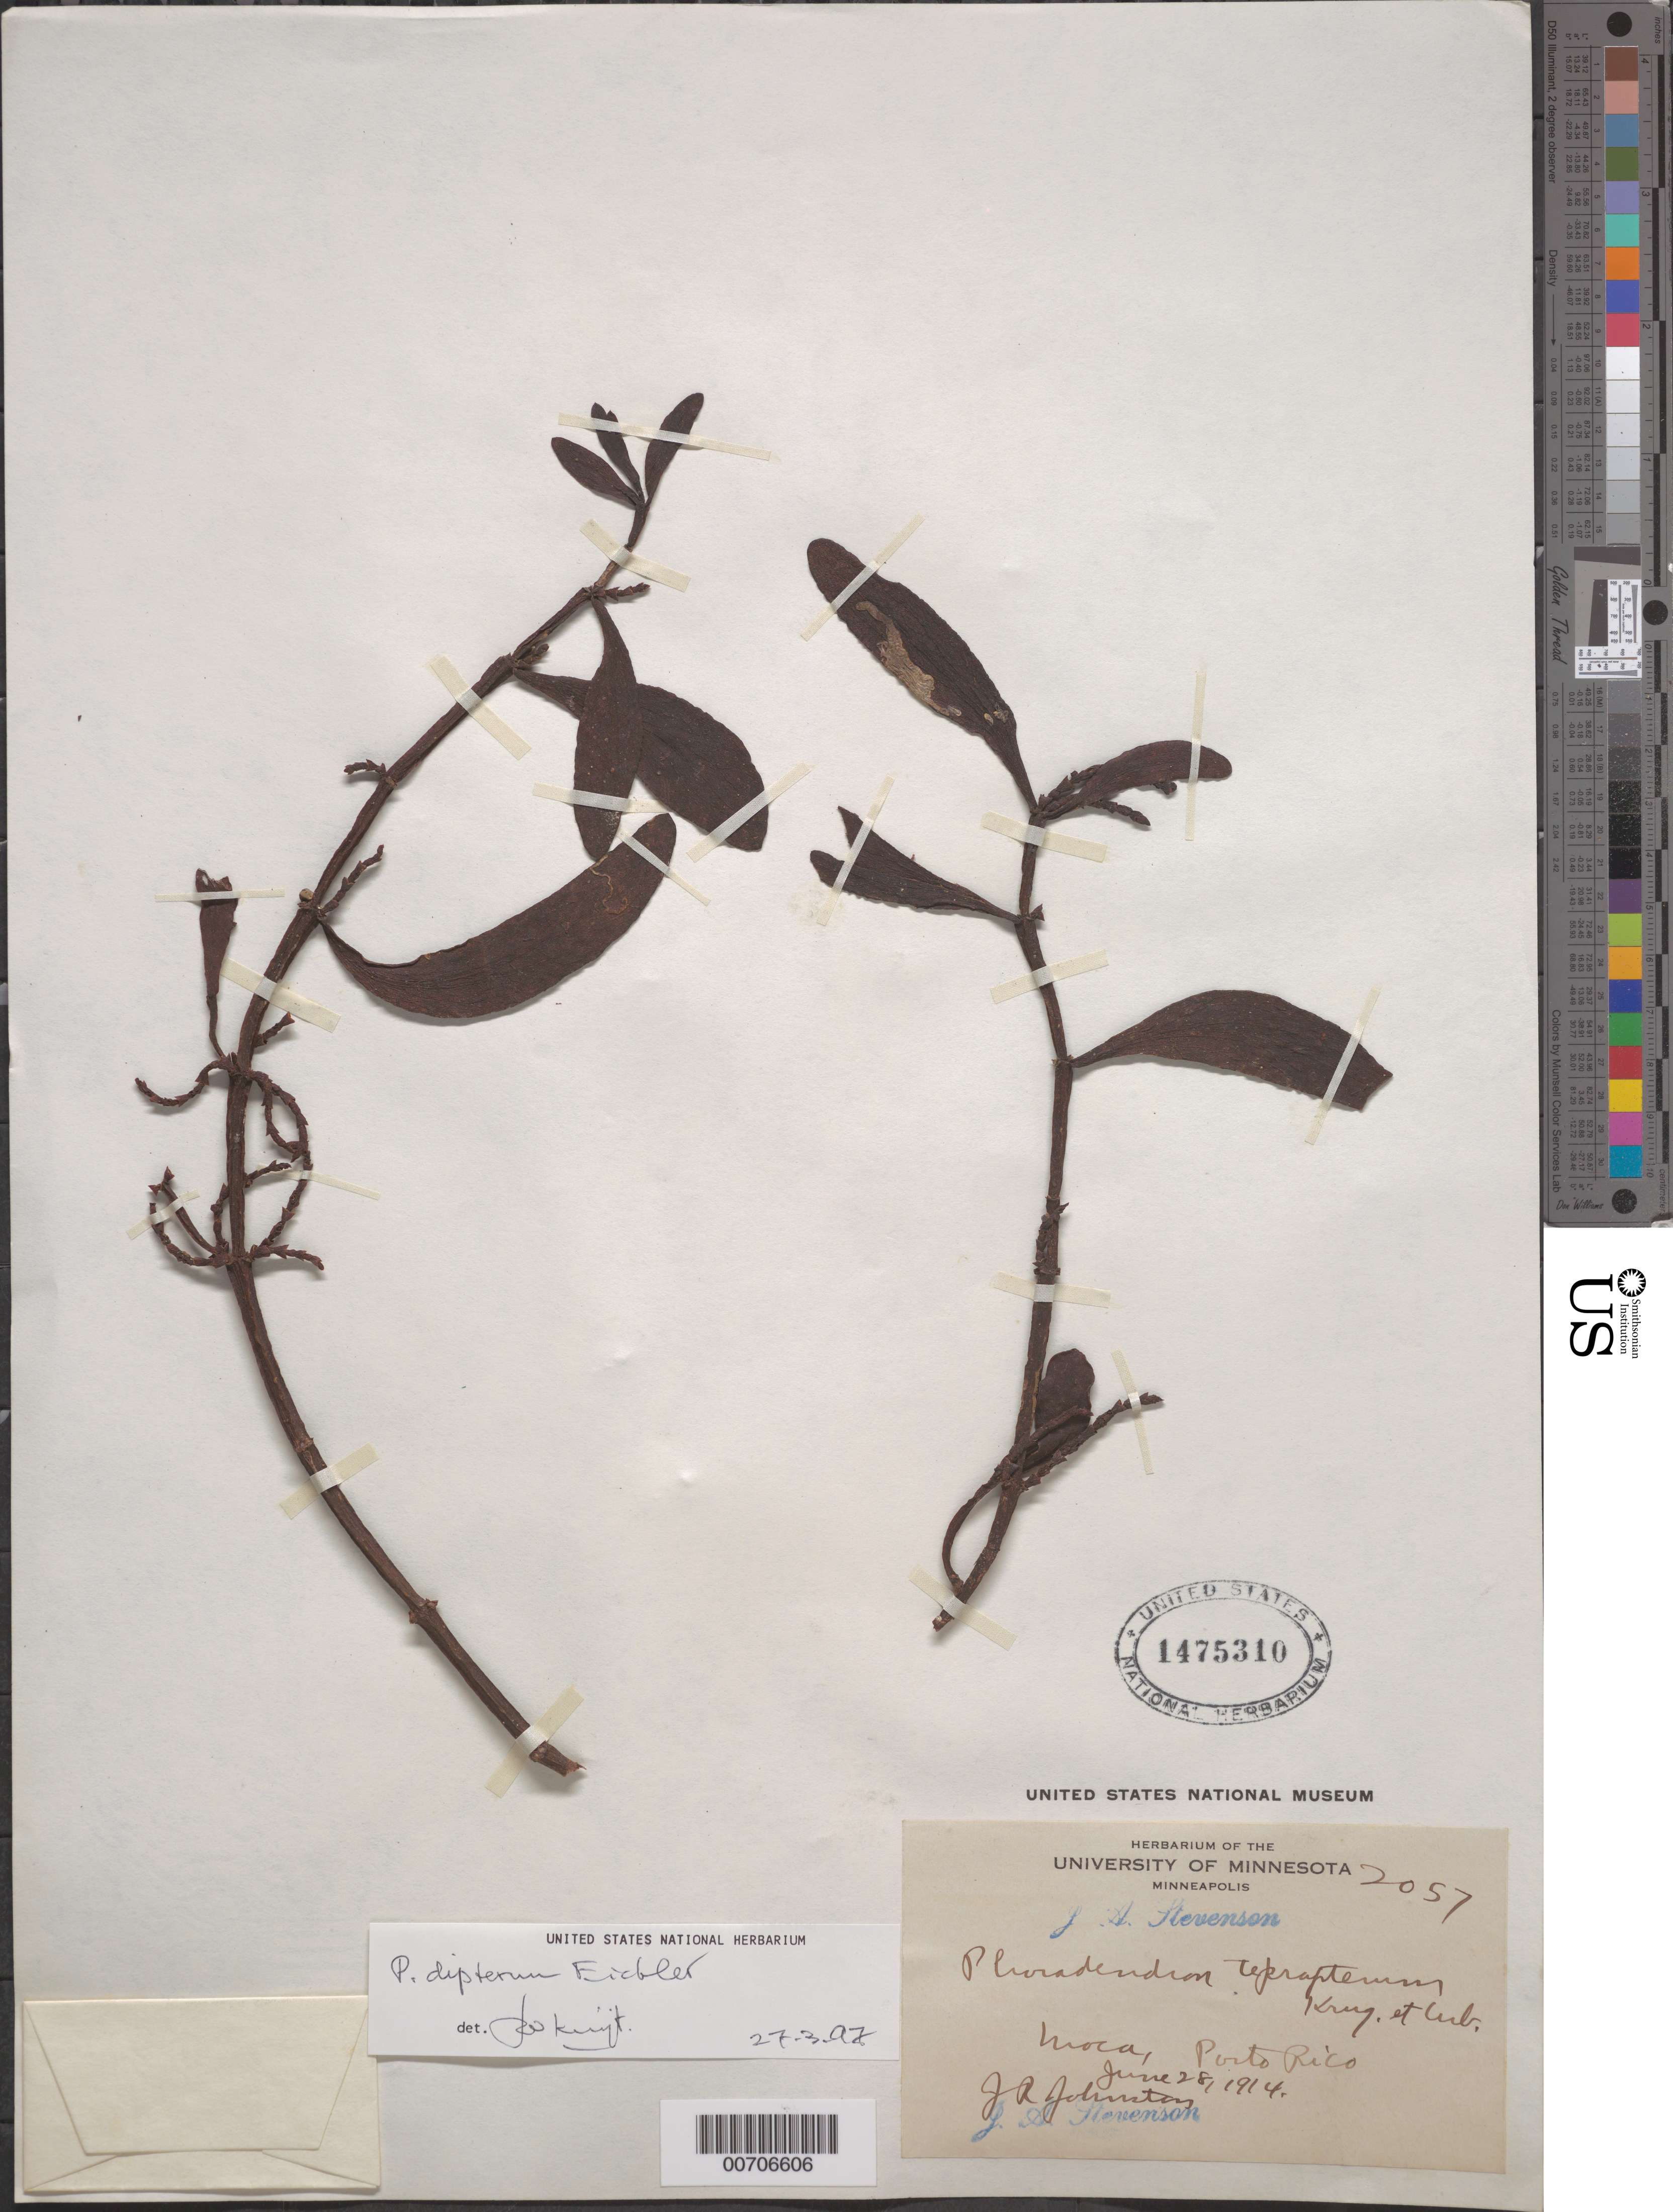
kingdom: Plantae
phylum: Tracheophyta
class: Magnoliopsida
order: Santalales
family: Viscaceae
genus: Phoradendron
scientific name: Phoradendron dipterum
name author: Eichler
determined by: Kuijt, Job, (CANADA)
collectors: J. Stevenson & J. Johnston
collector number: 2057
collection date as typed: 28 Jun 1914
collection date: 1914-06-28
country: Puerto Rico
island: Greater Antilles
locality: Moca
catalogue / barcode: US 1475310